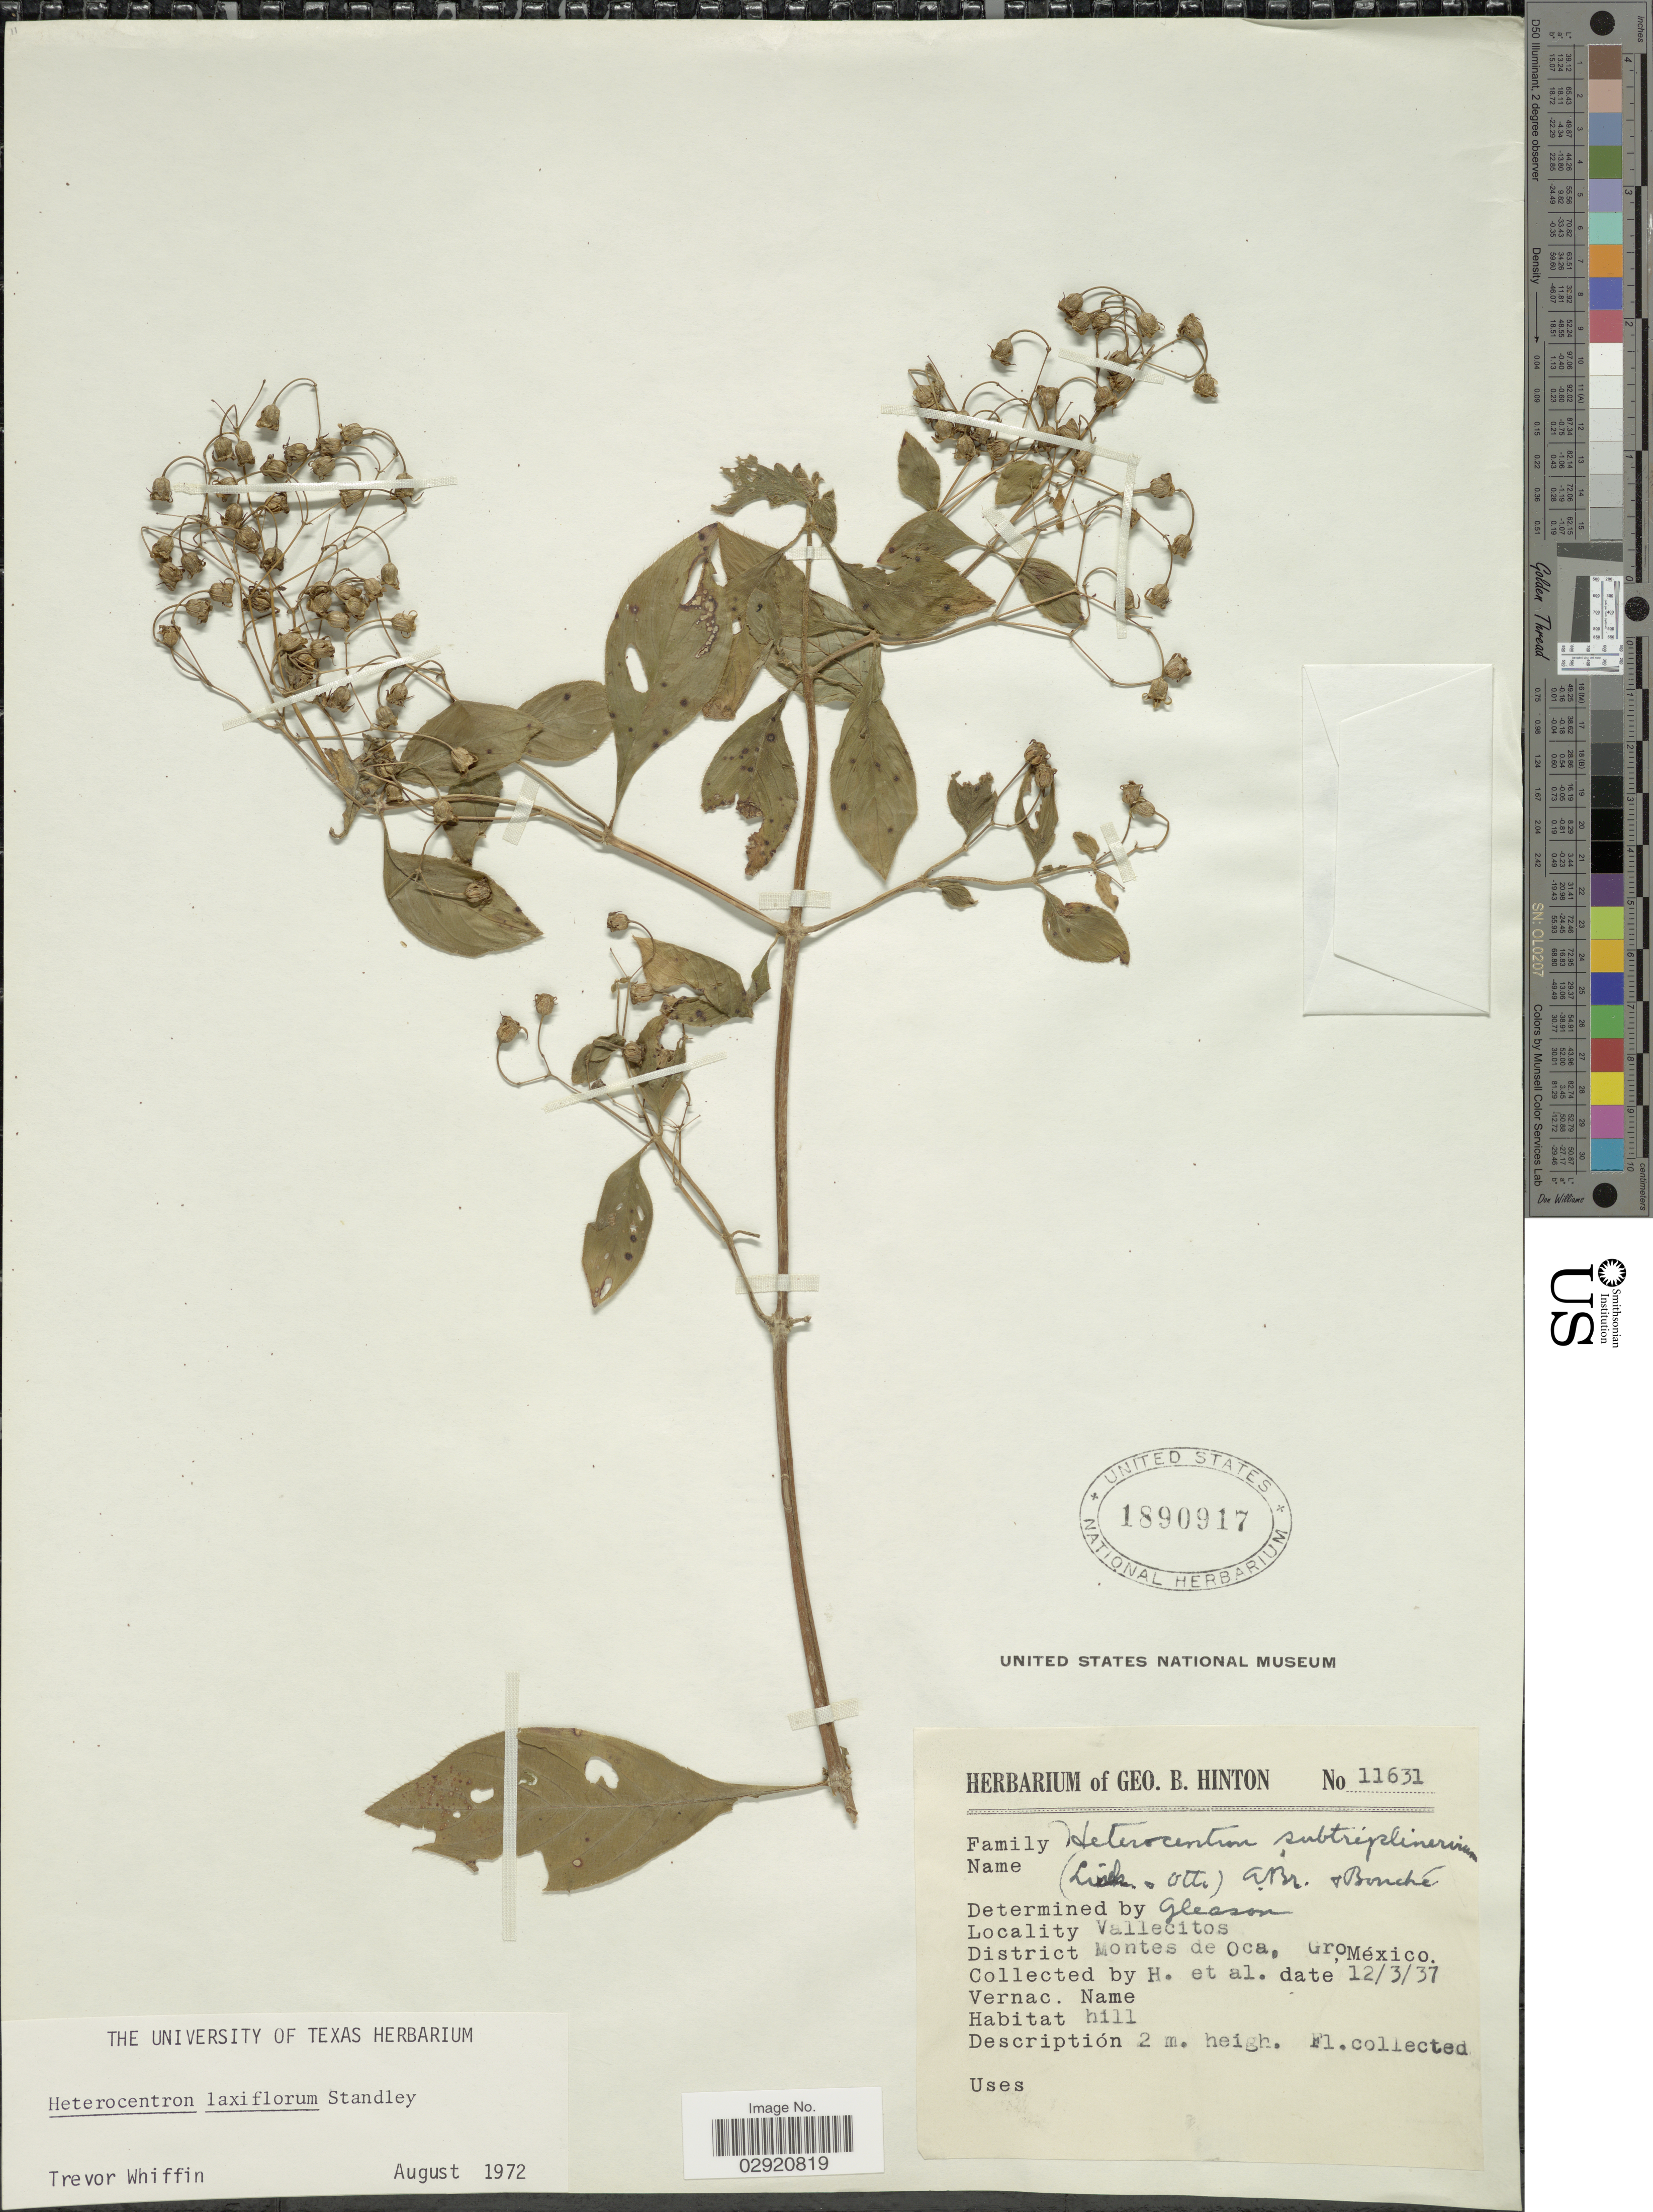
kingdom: Plantae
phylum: Tracheophyta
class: Magnoliopsida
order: Myrtales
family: Melastomataceae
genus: Heterocentron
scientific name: Heterocentron laxiflorum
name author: Standl.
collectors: G. B. Hinton & et al.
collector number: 11631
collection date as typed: Transcribed d/m/y: 12/3/37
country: Mexico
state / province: Guerrero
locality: Vallecitos. District Montes de Oca, Gro.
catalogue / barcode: US 1890917